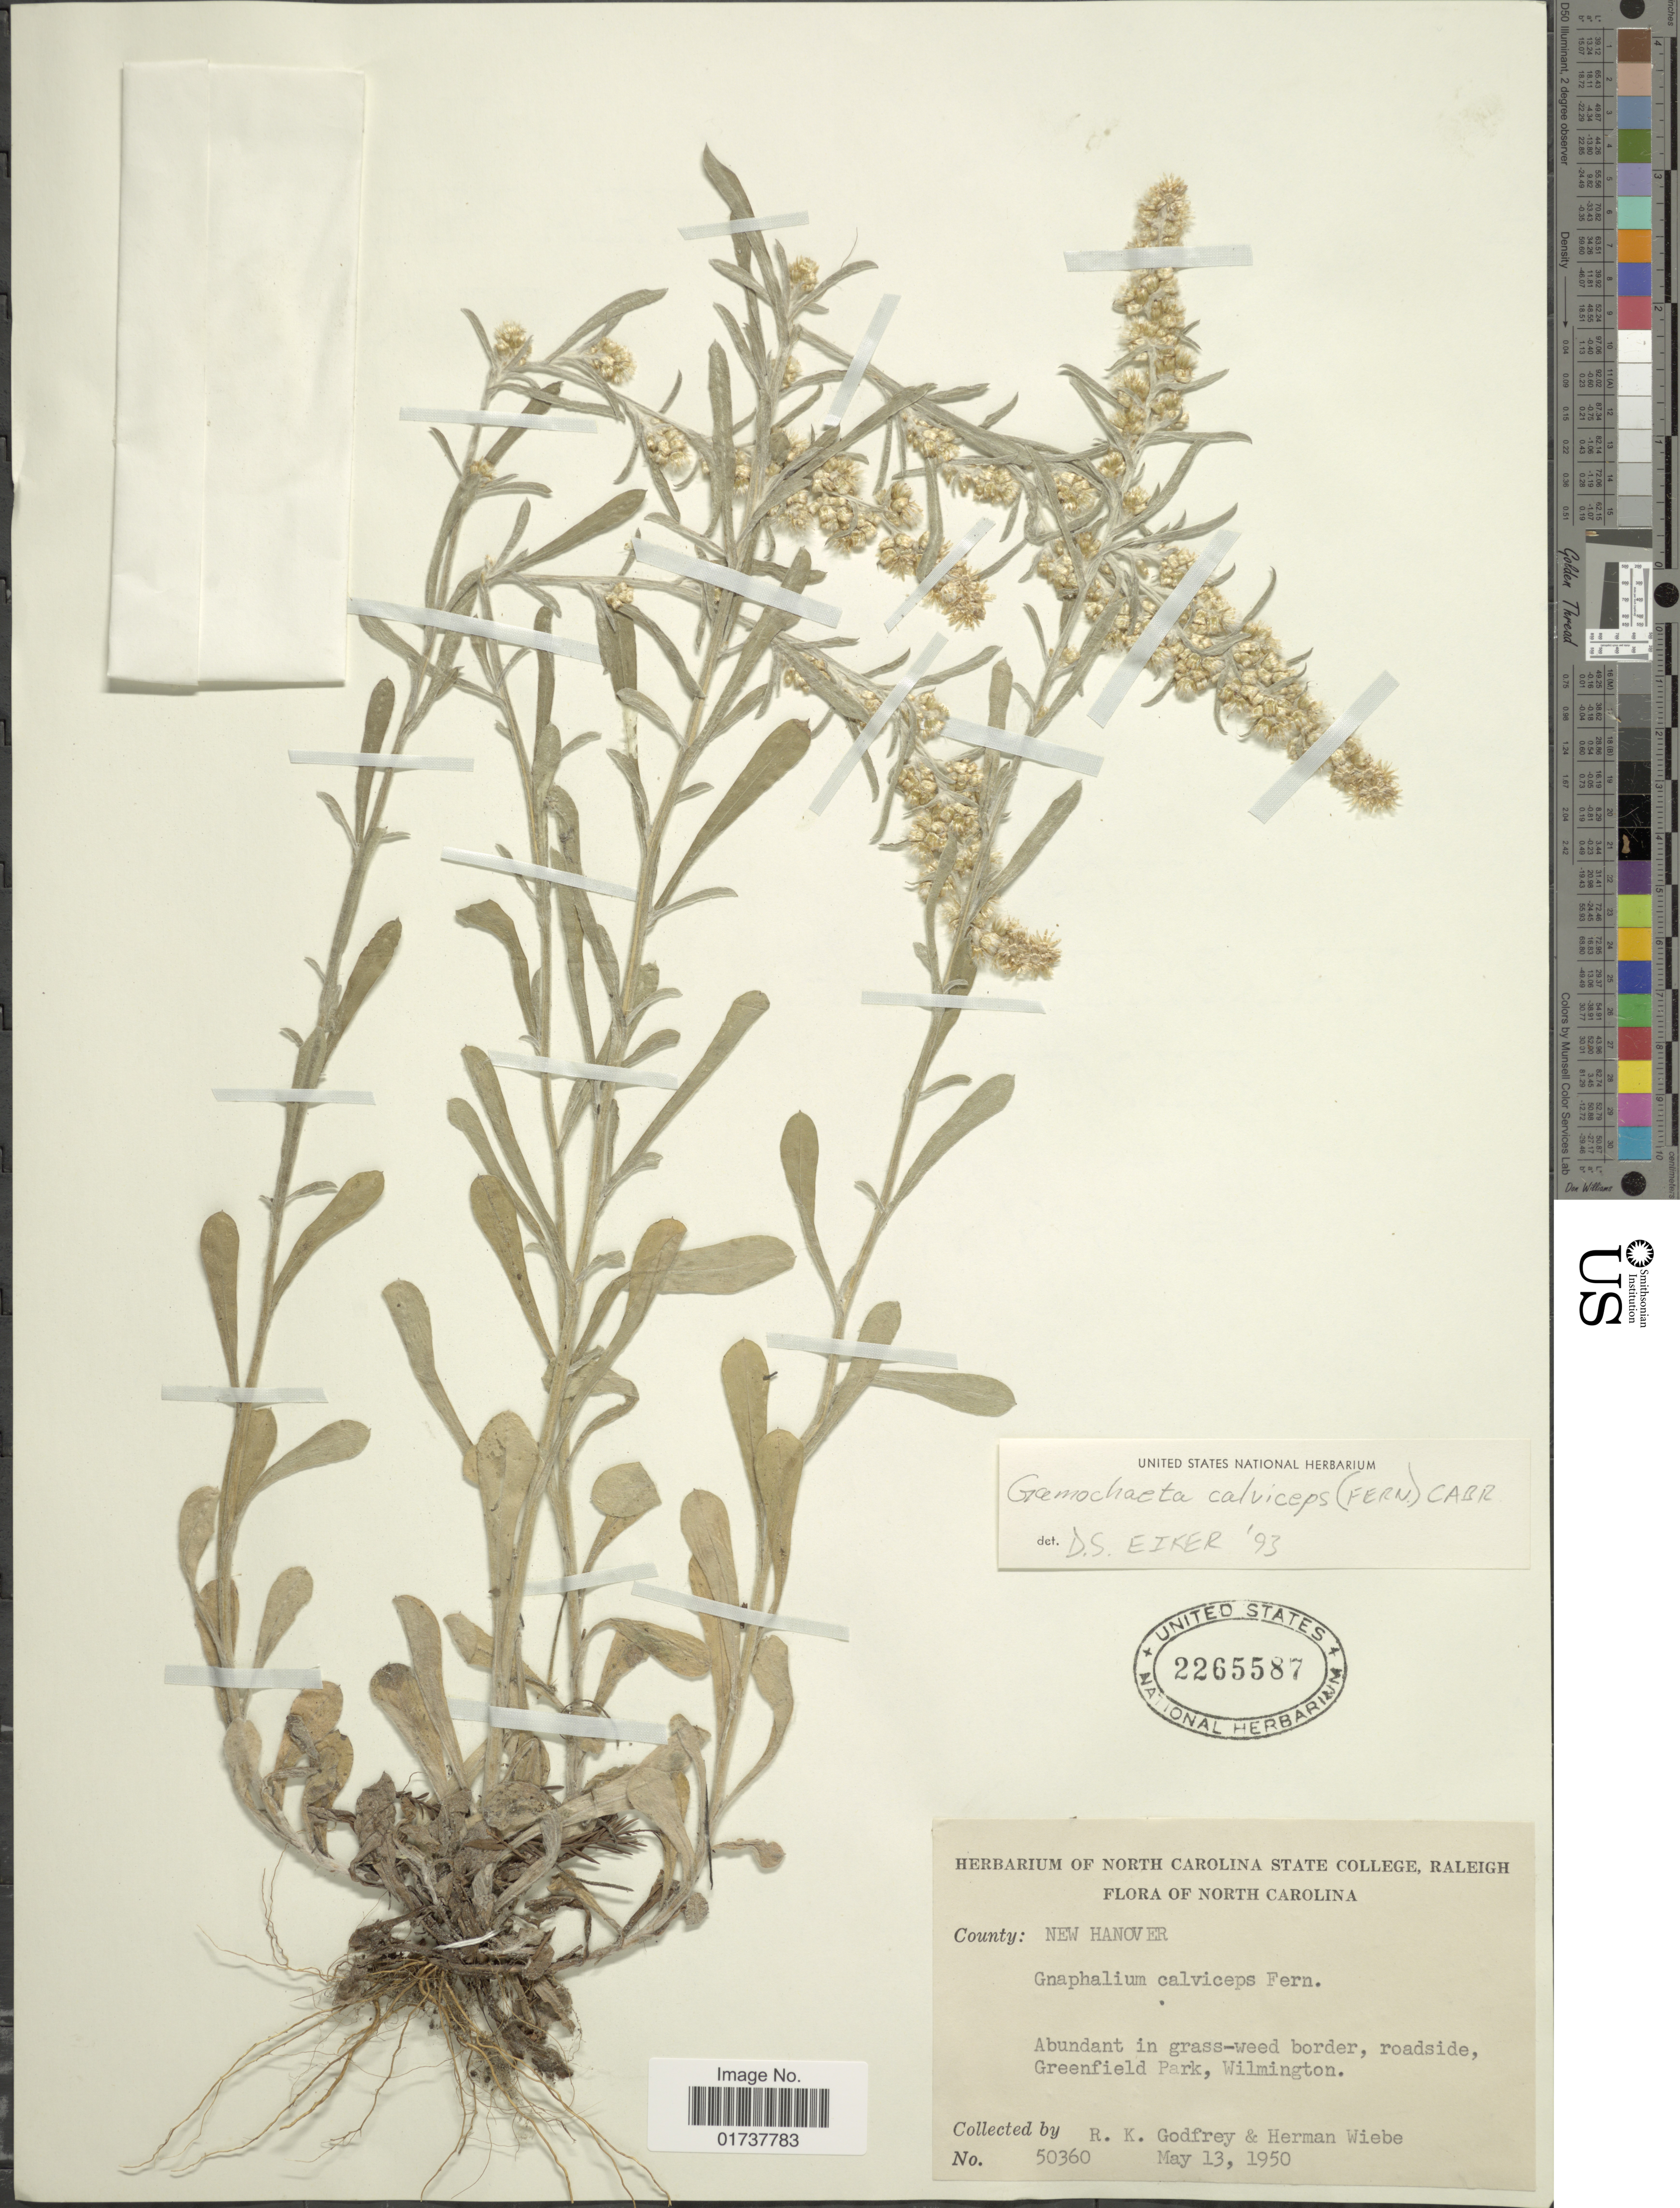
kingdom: Plantae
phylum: Tracheophyta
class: Magnoliopsida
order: Asterales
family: Asteraceae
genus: Gamochaeta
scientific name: Gamochaeta claviceps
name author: (Fernald) Cabrera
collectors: R. K. Godfrey & H. Wiebe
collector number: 50360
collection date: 1950-05-13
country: United States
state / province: North Carolina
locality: County: New Hanover, Greenfield Park, Wilmington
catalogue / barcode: US 2265587